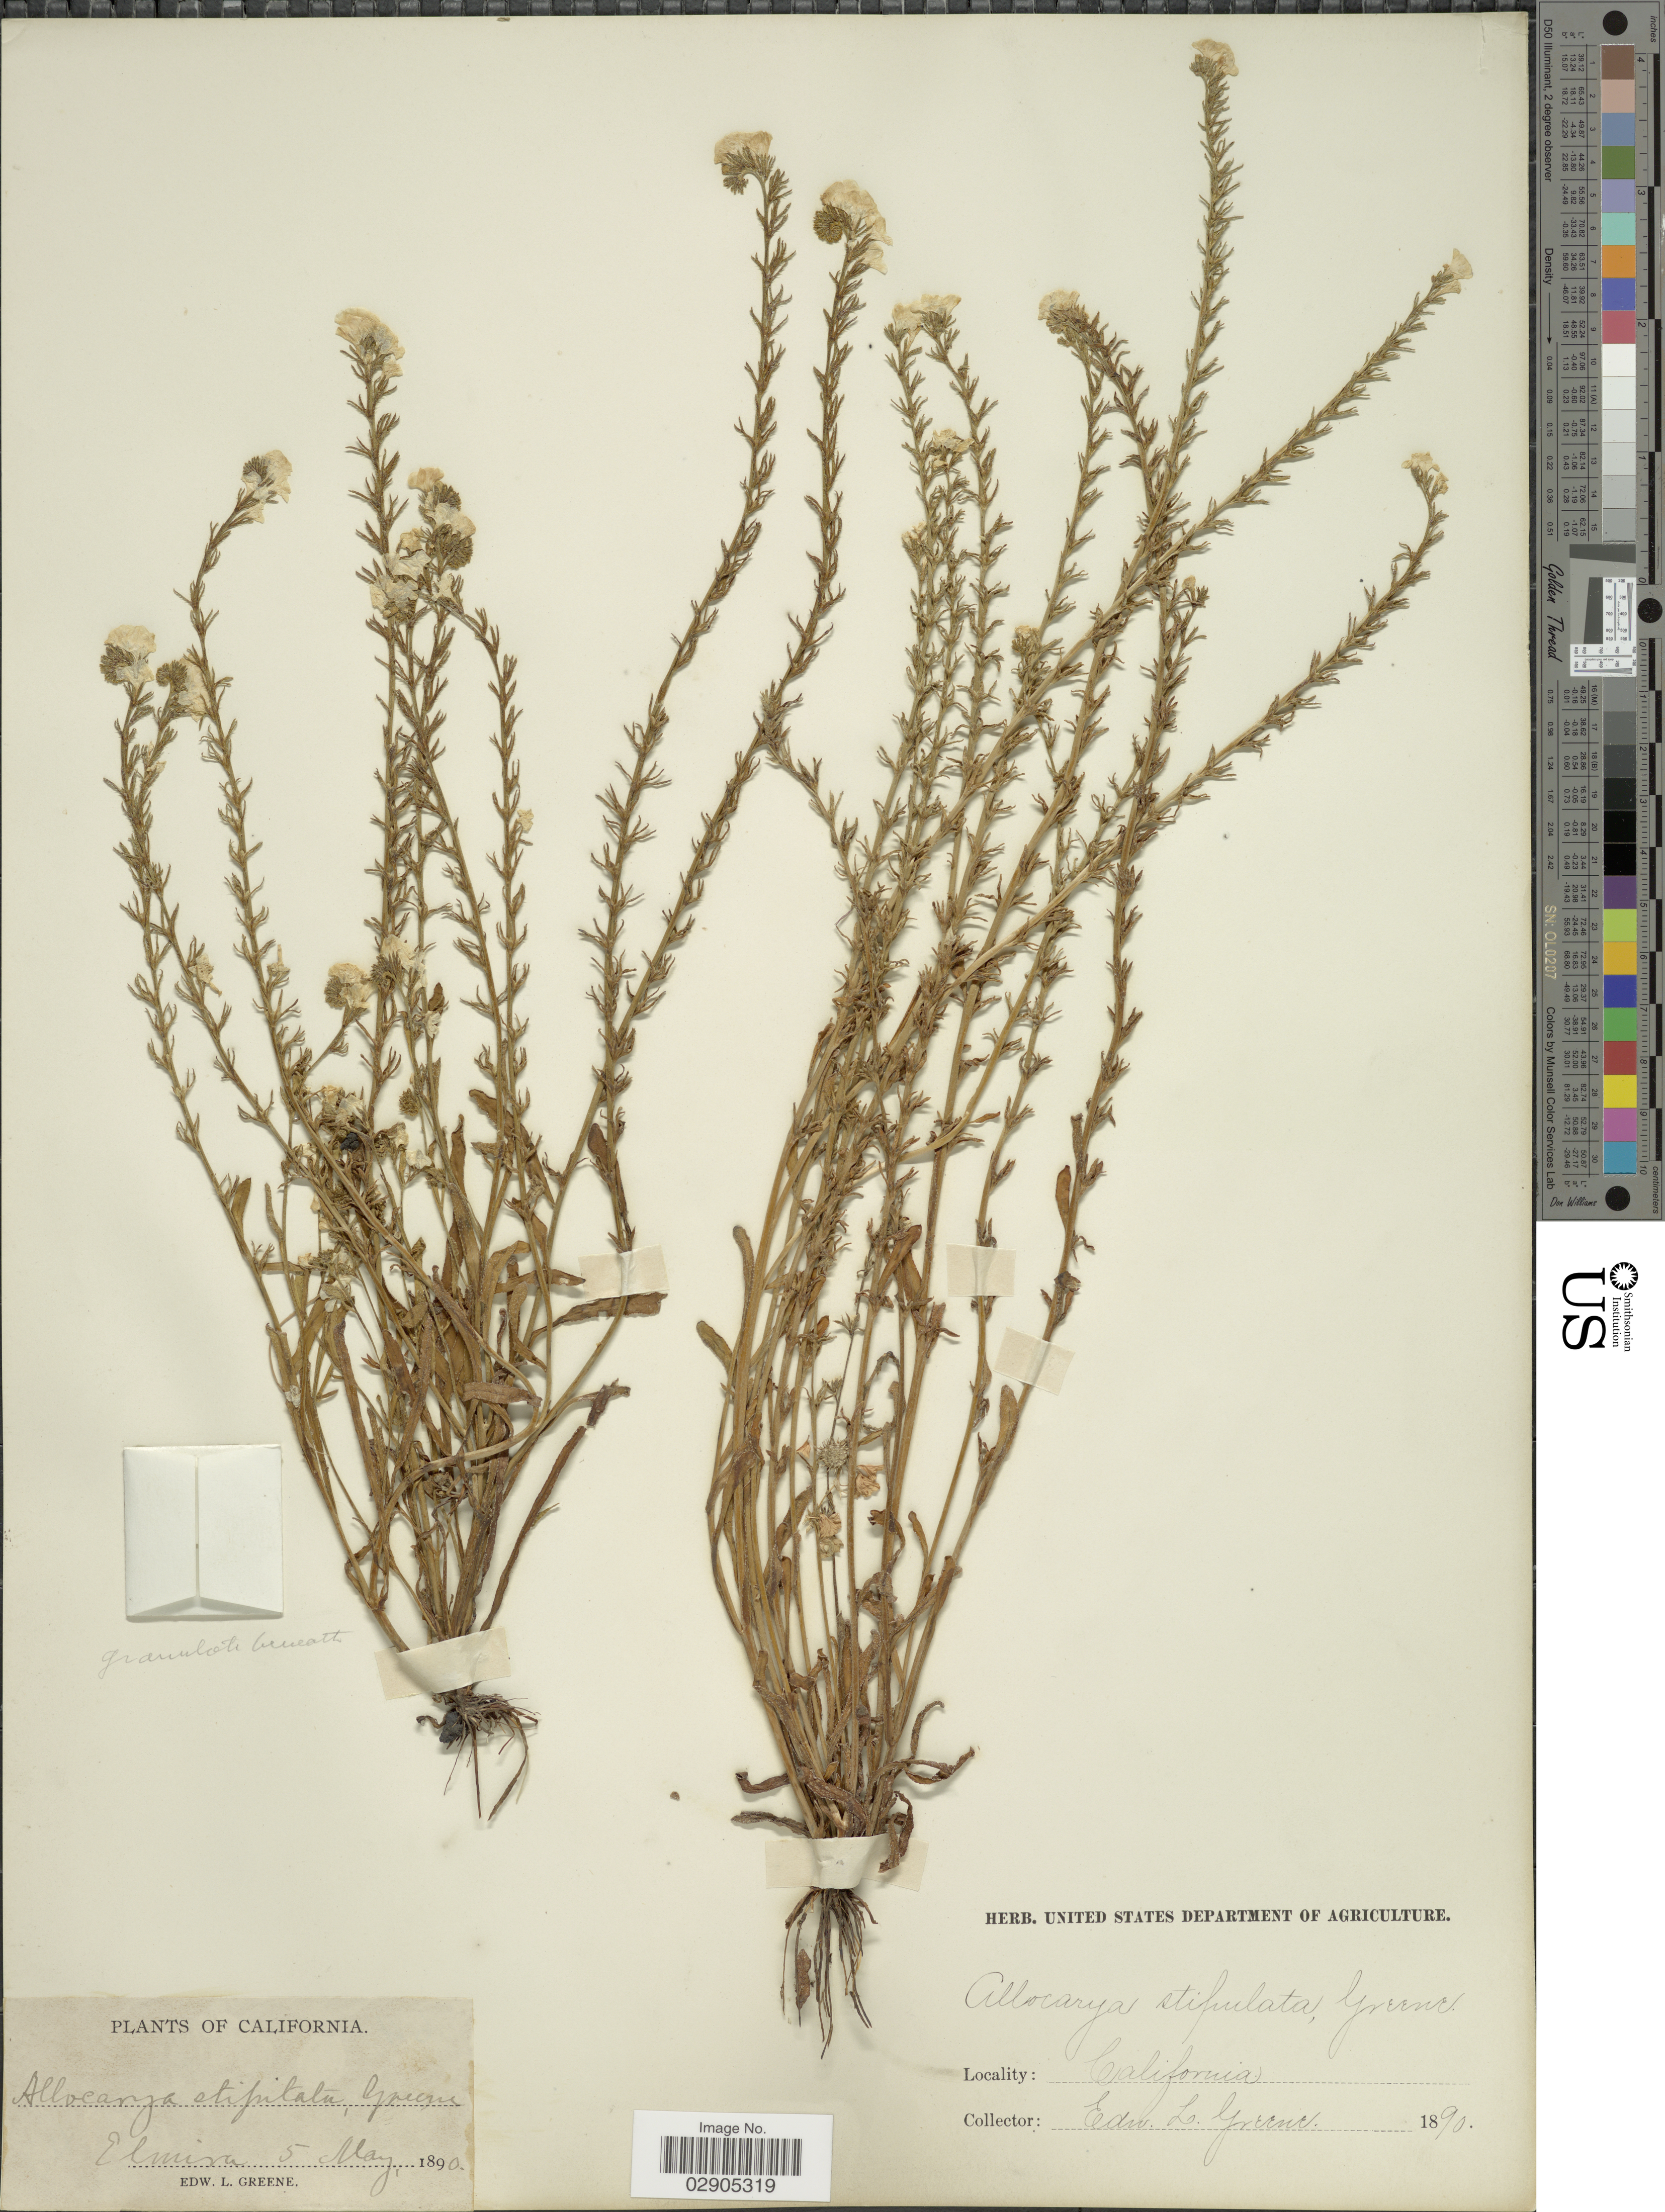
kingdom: Plantae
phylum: Tracheophyta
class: Magnoliopsida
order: Boraginales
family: Boraginaceae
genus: Allocarya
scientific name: Allocarya stipitata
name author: Greene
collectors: E. L. Greene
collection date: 1890-05-05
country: United States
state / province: California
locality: Elmira.